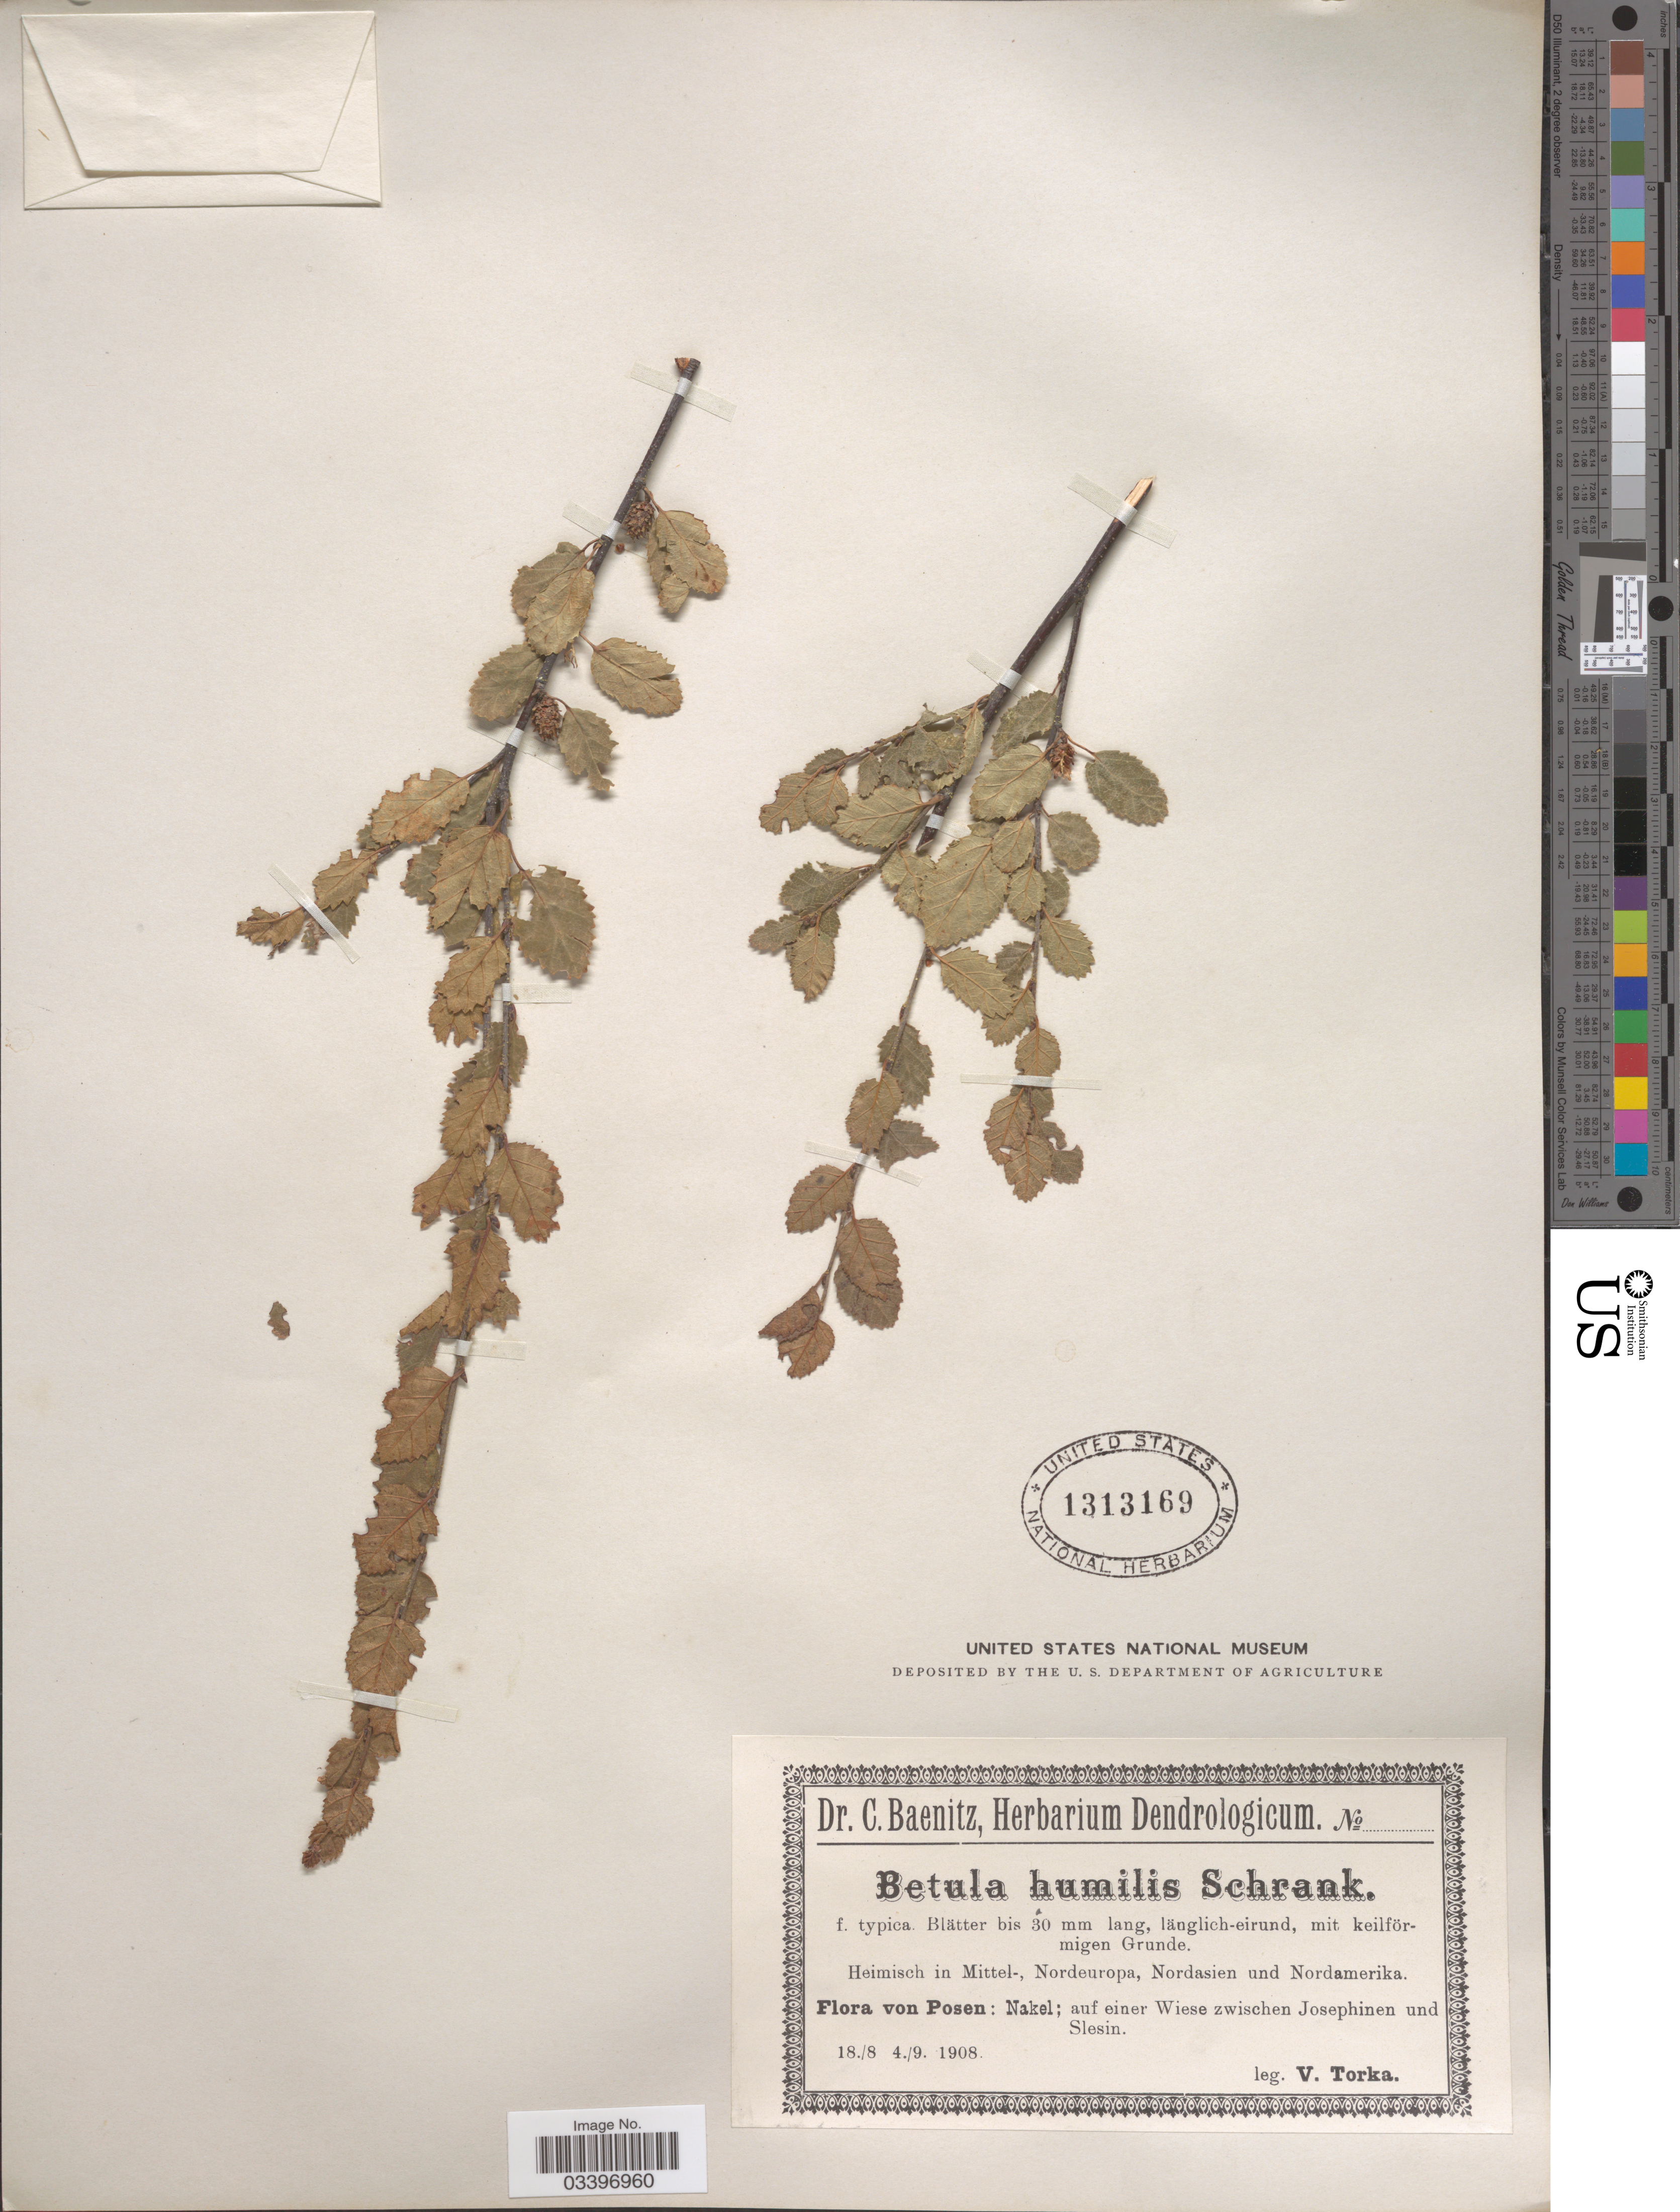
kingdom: Plantae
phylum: Tracheophyta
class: Magnoliopsida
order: Fagales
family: Betulaceae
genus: Betula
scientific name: Betula humilis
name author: Schrank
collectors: V. Torka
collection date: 1908-08-18/1908-09-04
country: Poland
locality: Posen: Nakel; auf einer Wiese zwischen Josephinen und Slesin.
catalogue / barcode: US 1313169